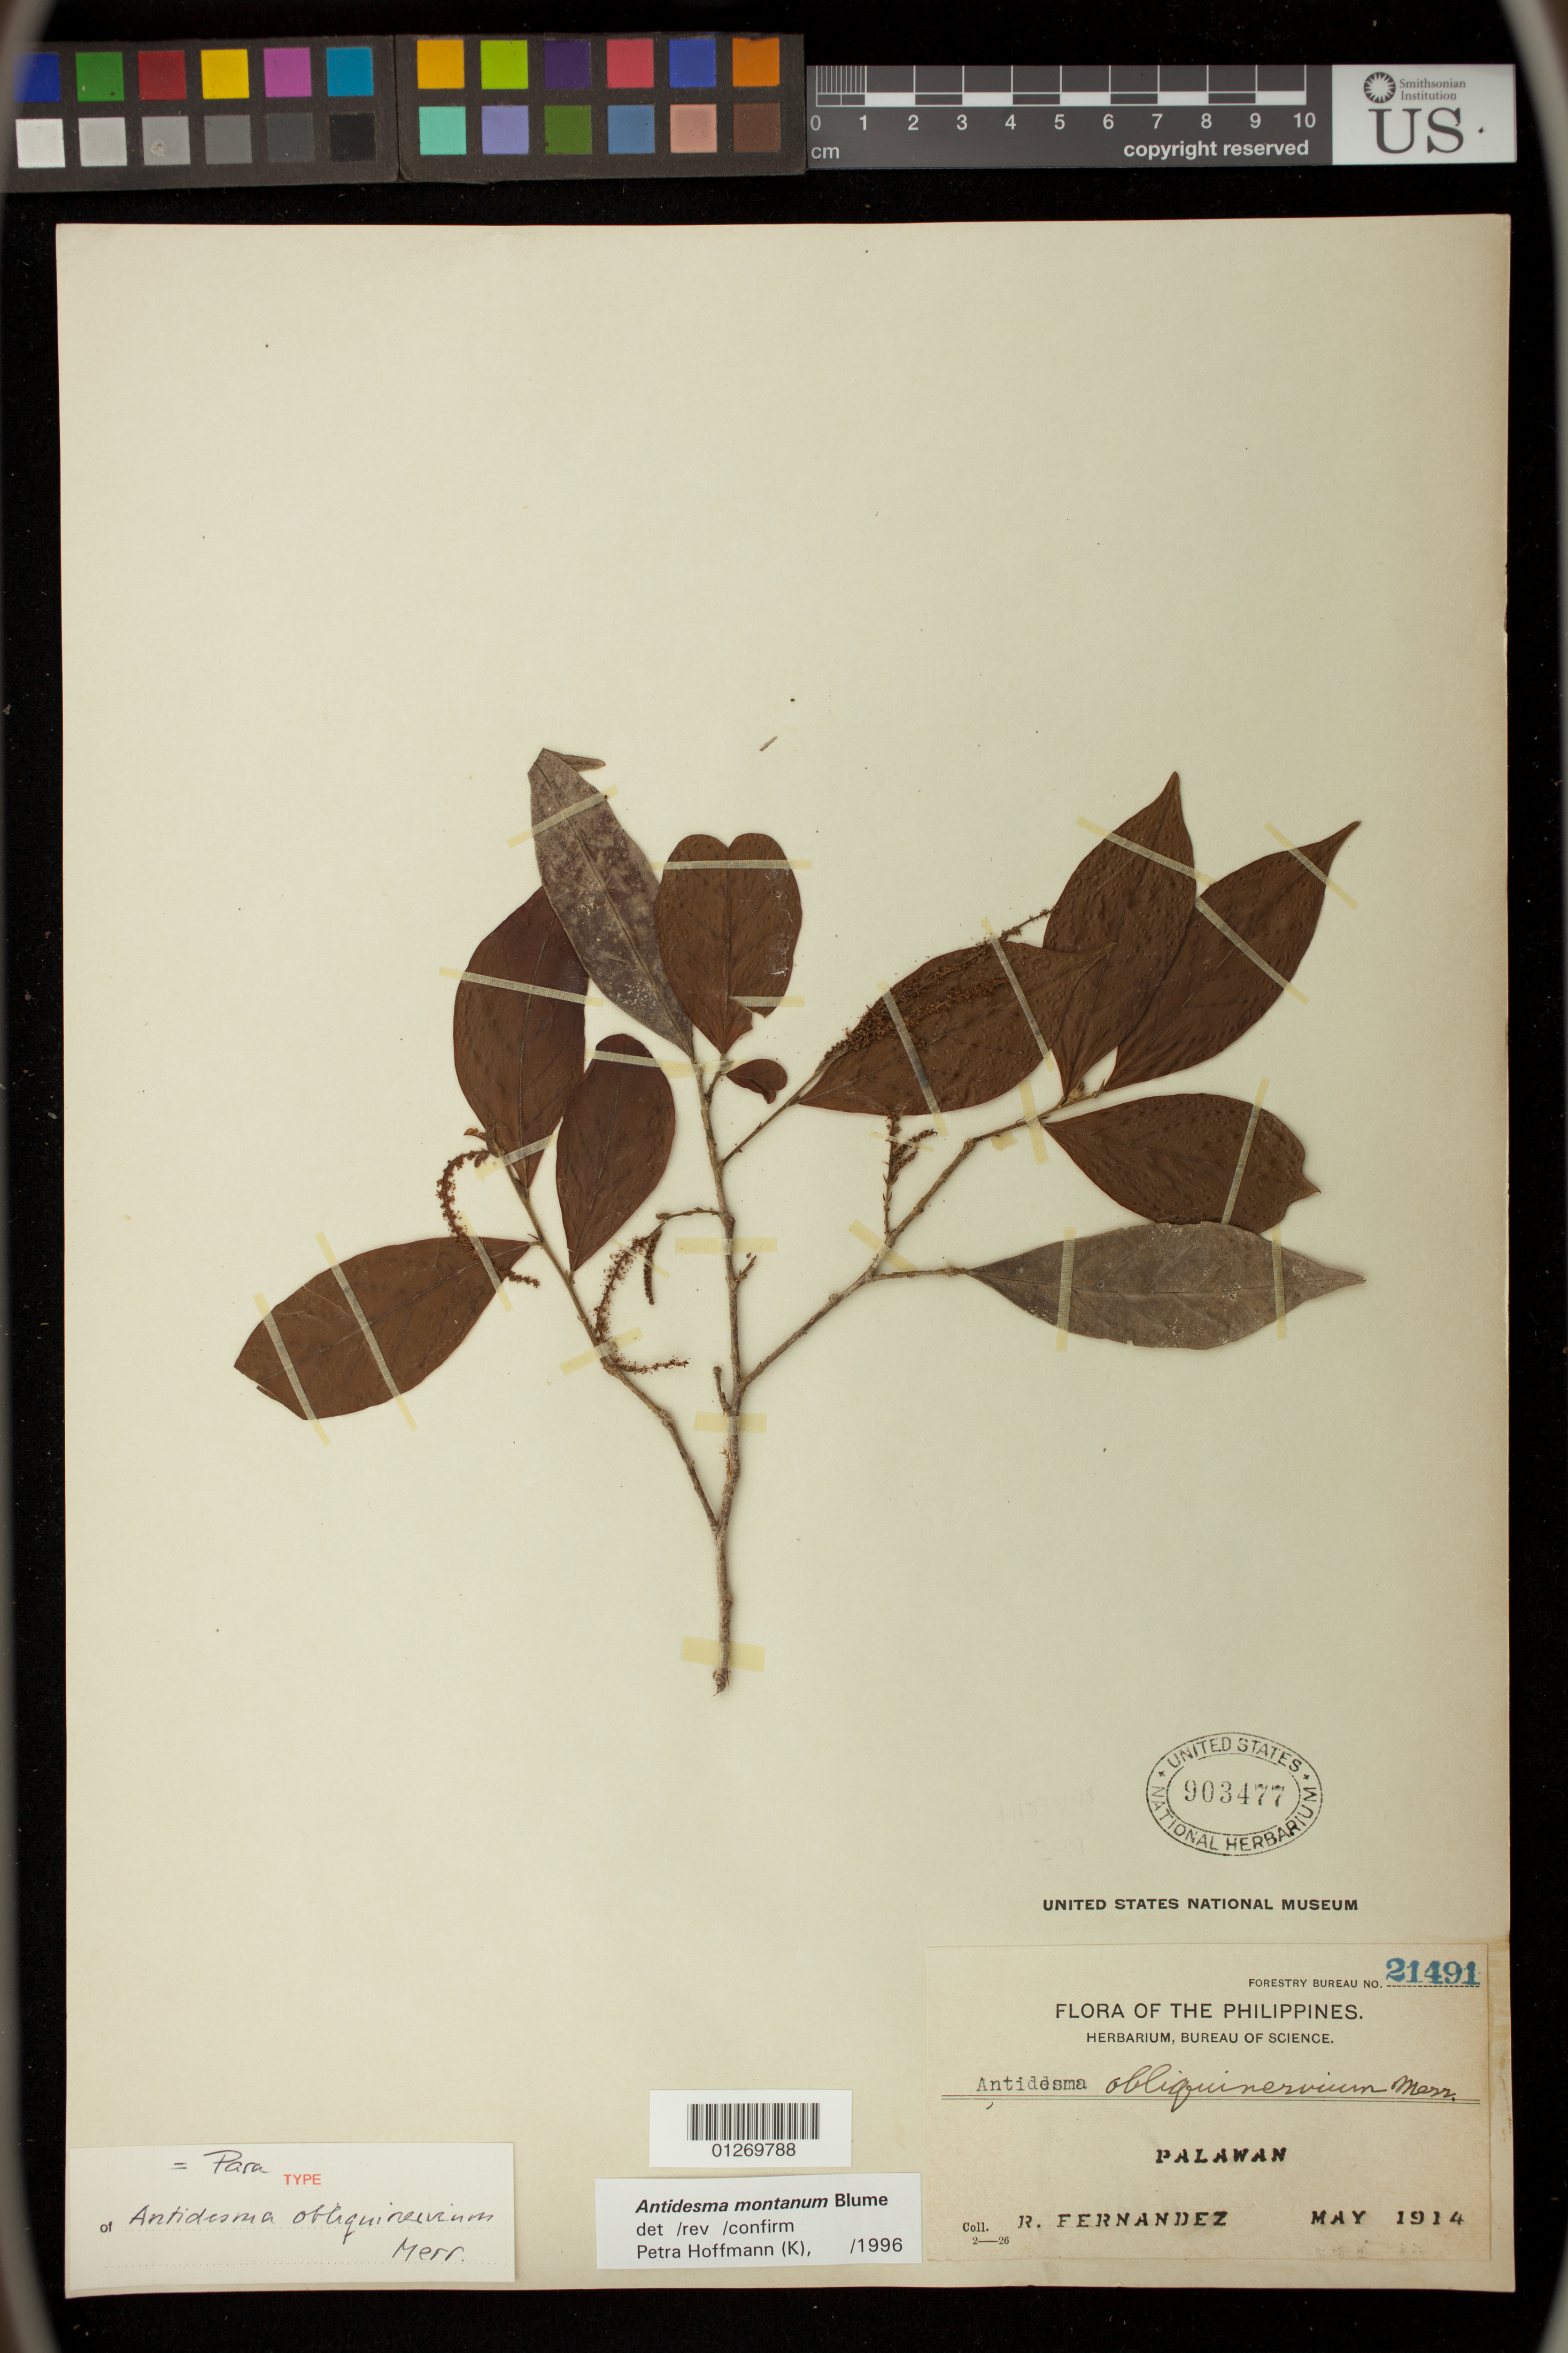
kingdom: Plantae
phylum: Tracheophyta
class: Magnoliopsida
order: Malpighiales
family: Phyllanthaceae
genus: Antidesma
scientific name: Antidesma montanum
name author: Blume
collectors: R. Fernandez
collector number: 21491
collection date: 1914-05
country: Philippines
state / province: Mimaropa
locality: Palawan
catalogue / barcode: US 903477